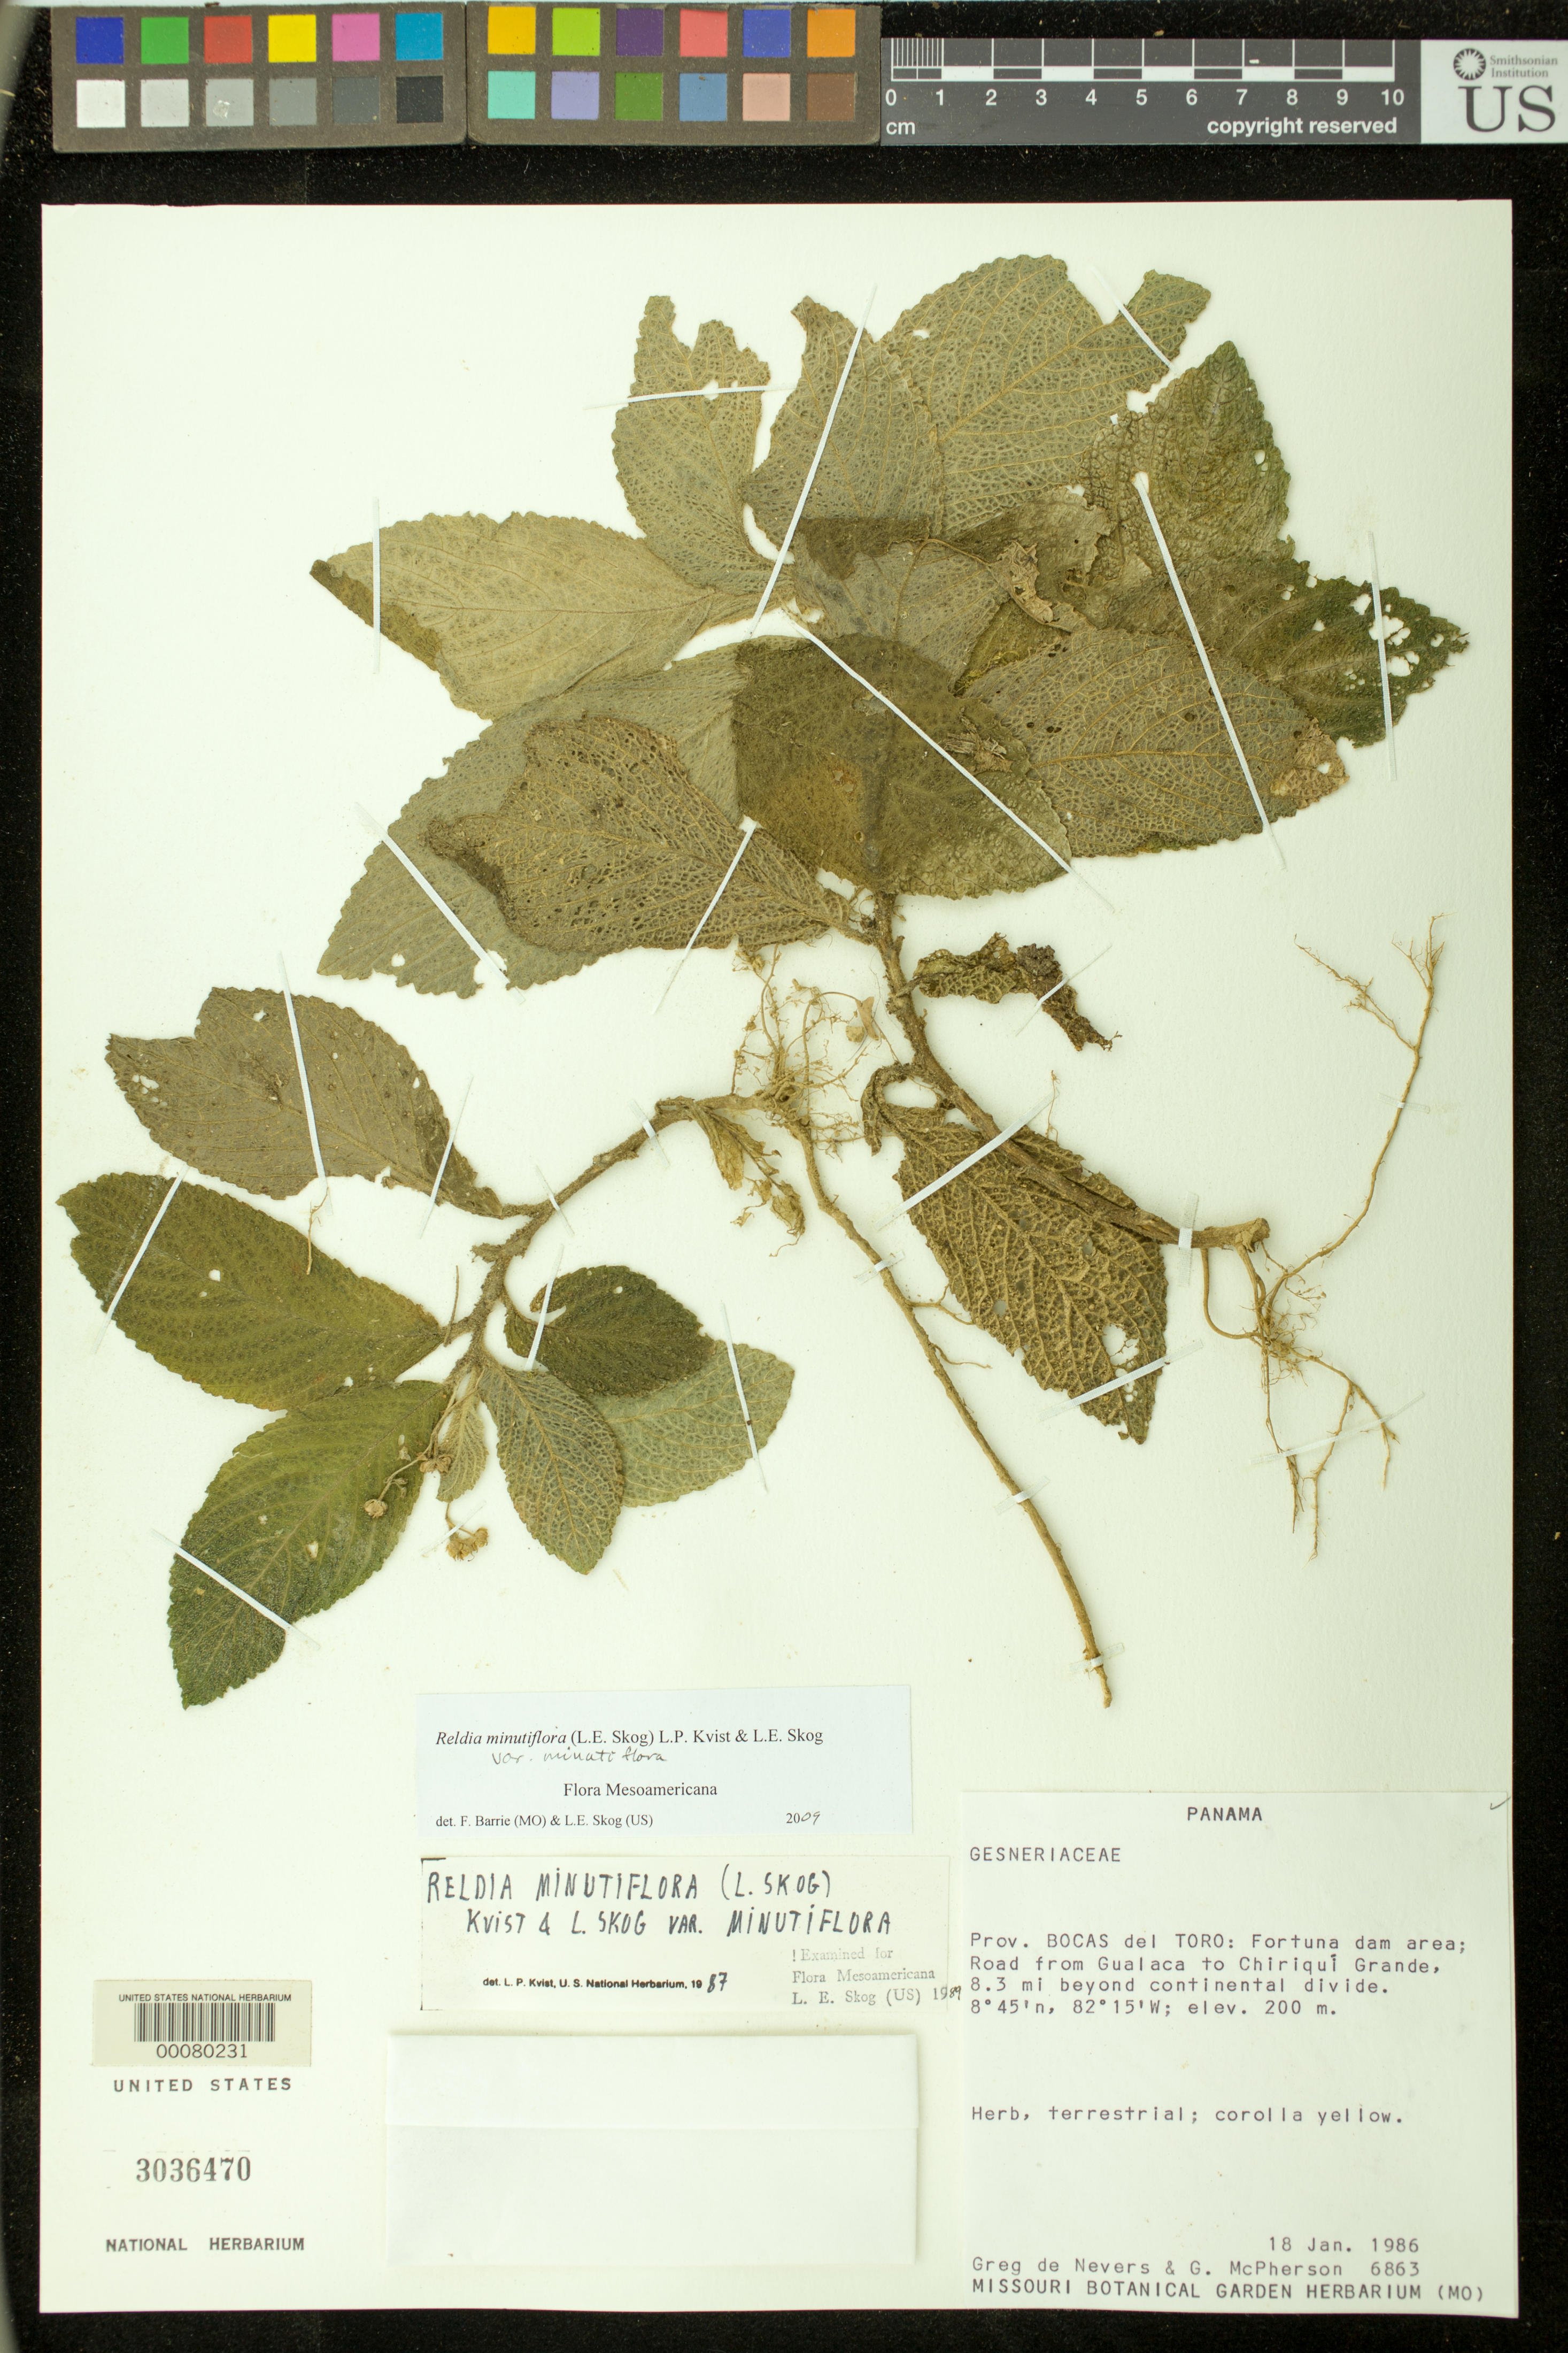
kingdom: Plantae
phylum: Tracheophyta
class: Magnoliopsida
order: Lamiales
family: Gesneriaceae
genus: Reldia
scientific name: Reldia minutiflora var. minutiflora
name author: (L.E. Skog) L.P. Kvist & L.E. Skog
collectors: G. C. de Nevers & G. D. McPherson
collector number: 6863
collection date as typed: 18 Jan 1986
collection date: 1986-01-18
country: Panama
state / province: Bocas del Toro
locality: Fortuna Dam area, road from Gualaca to Chiriqui Grande, 8.3 mi beyond continental divide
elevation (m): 200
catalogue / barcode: US 3036470